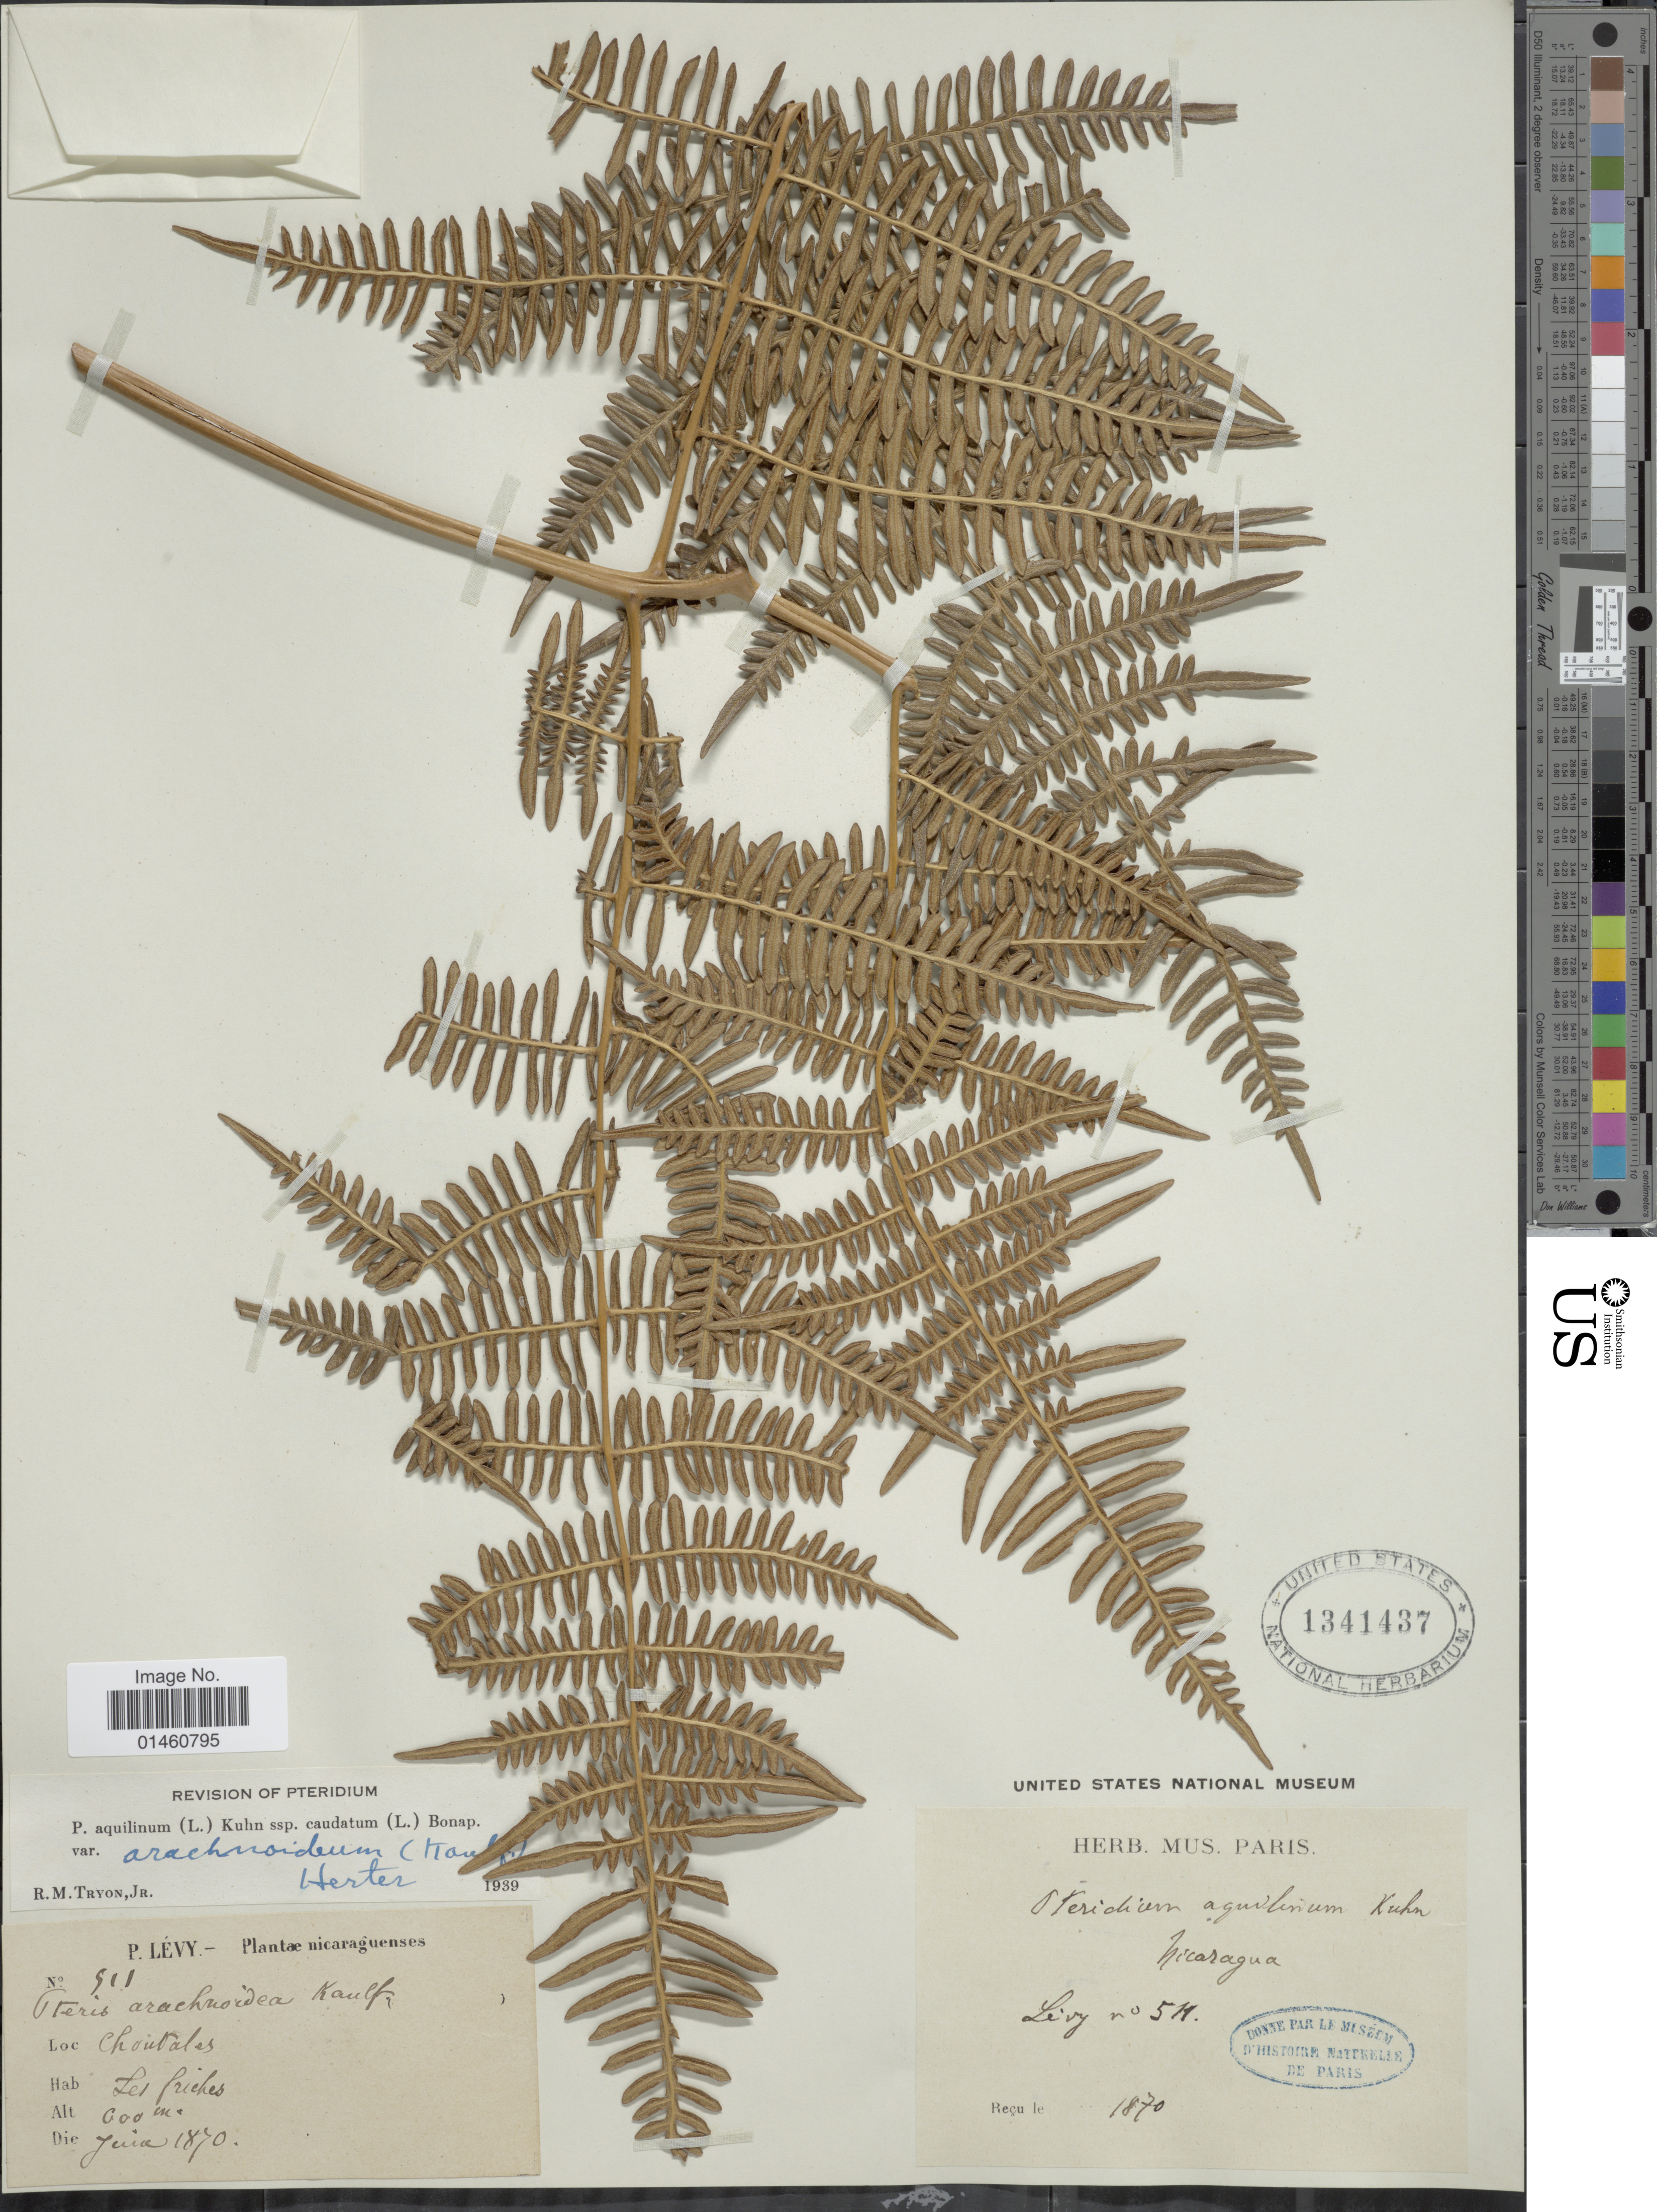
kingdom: Plantae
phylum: Tracheophyta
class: Polypodiopsida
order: Polypodiales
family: Dennstaedtiaceae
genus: Pteridium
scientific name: Pteridium aquilinum var. arachnoideum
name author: (Kaulf.) Herter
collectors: P. Levy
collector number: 511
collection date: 1870-06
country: Nicaragua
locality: Chouvales.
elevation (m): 600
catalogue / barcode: US 1341437